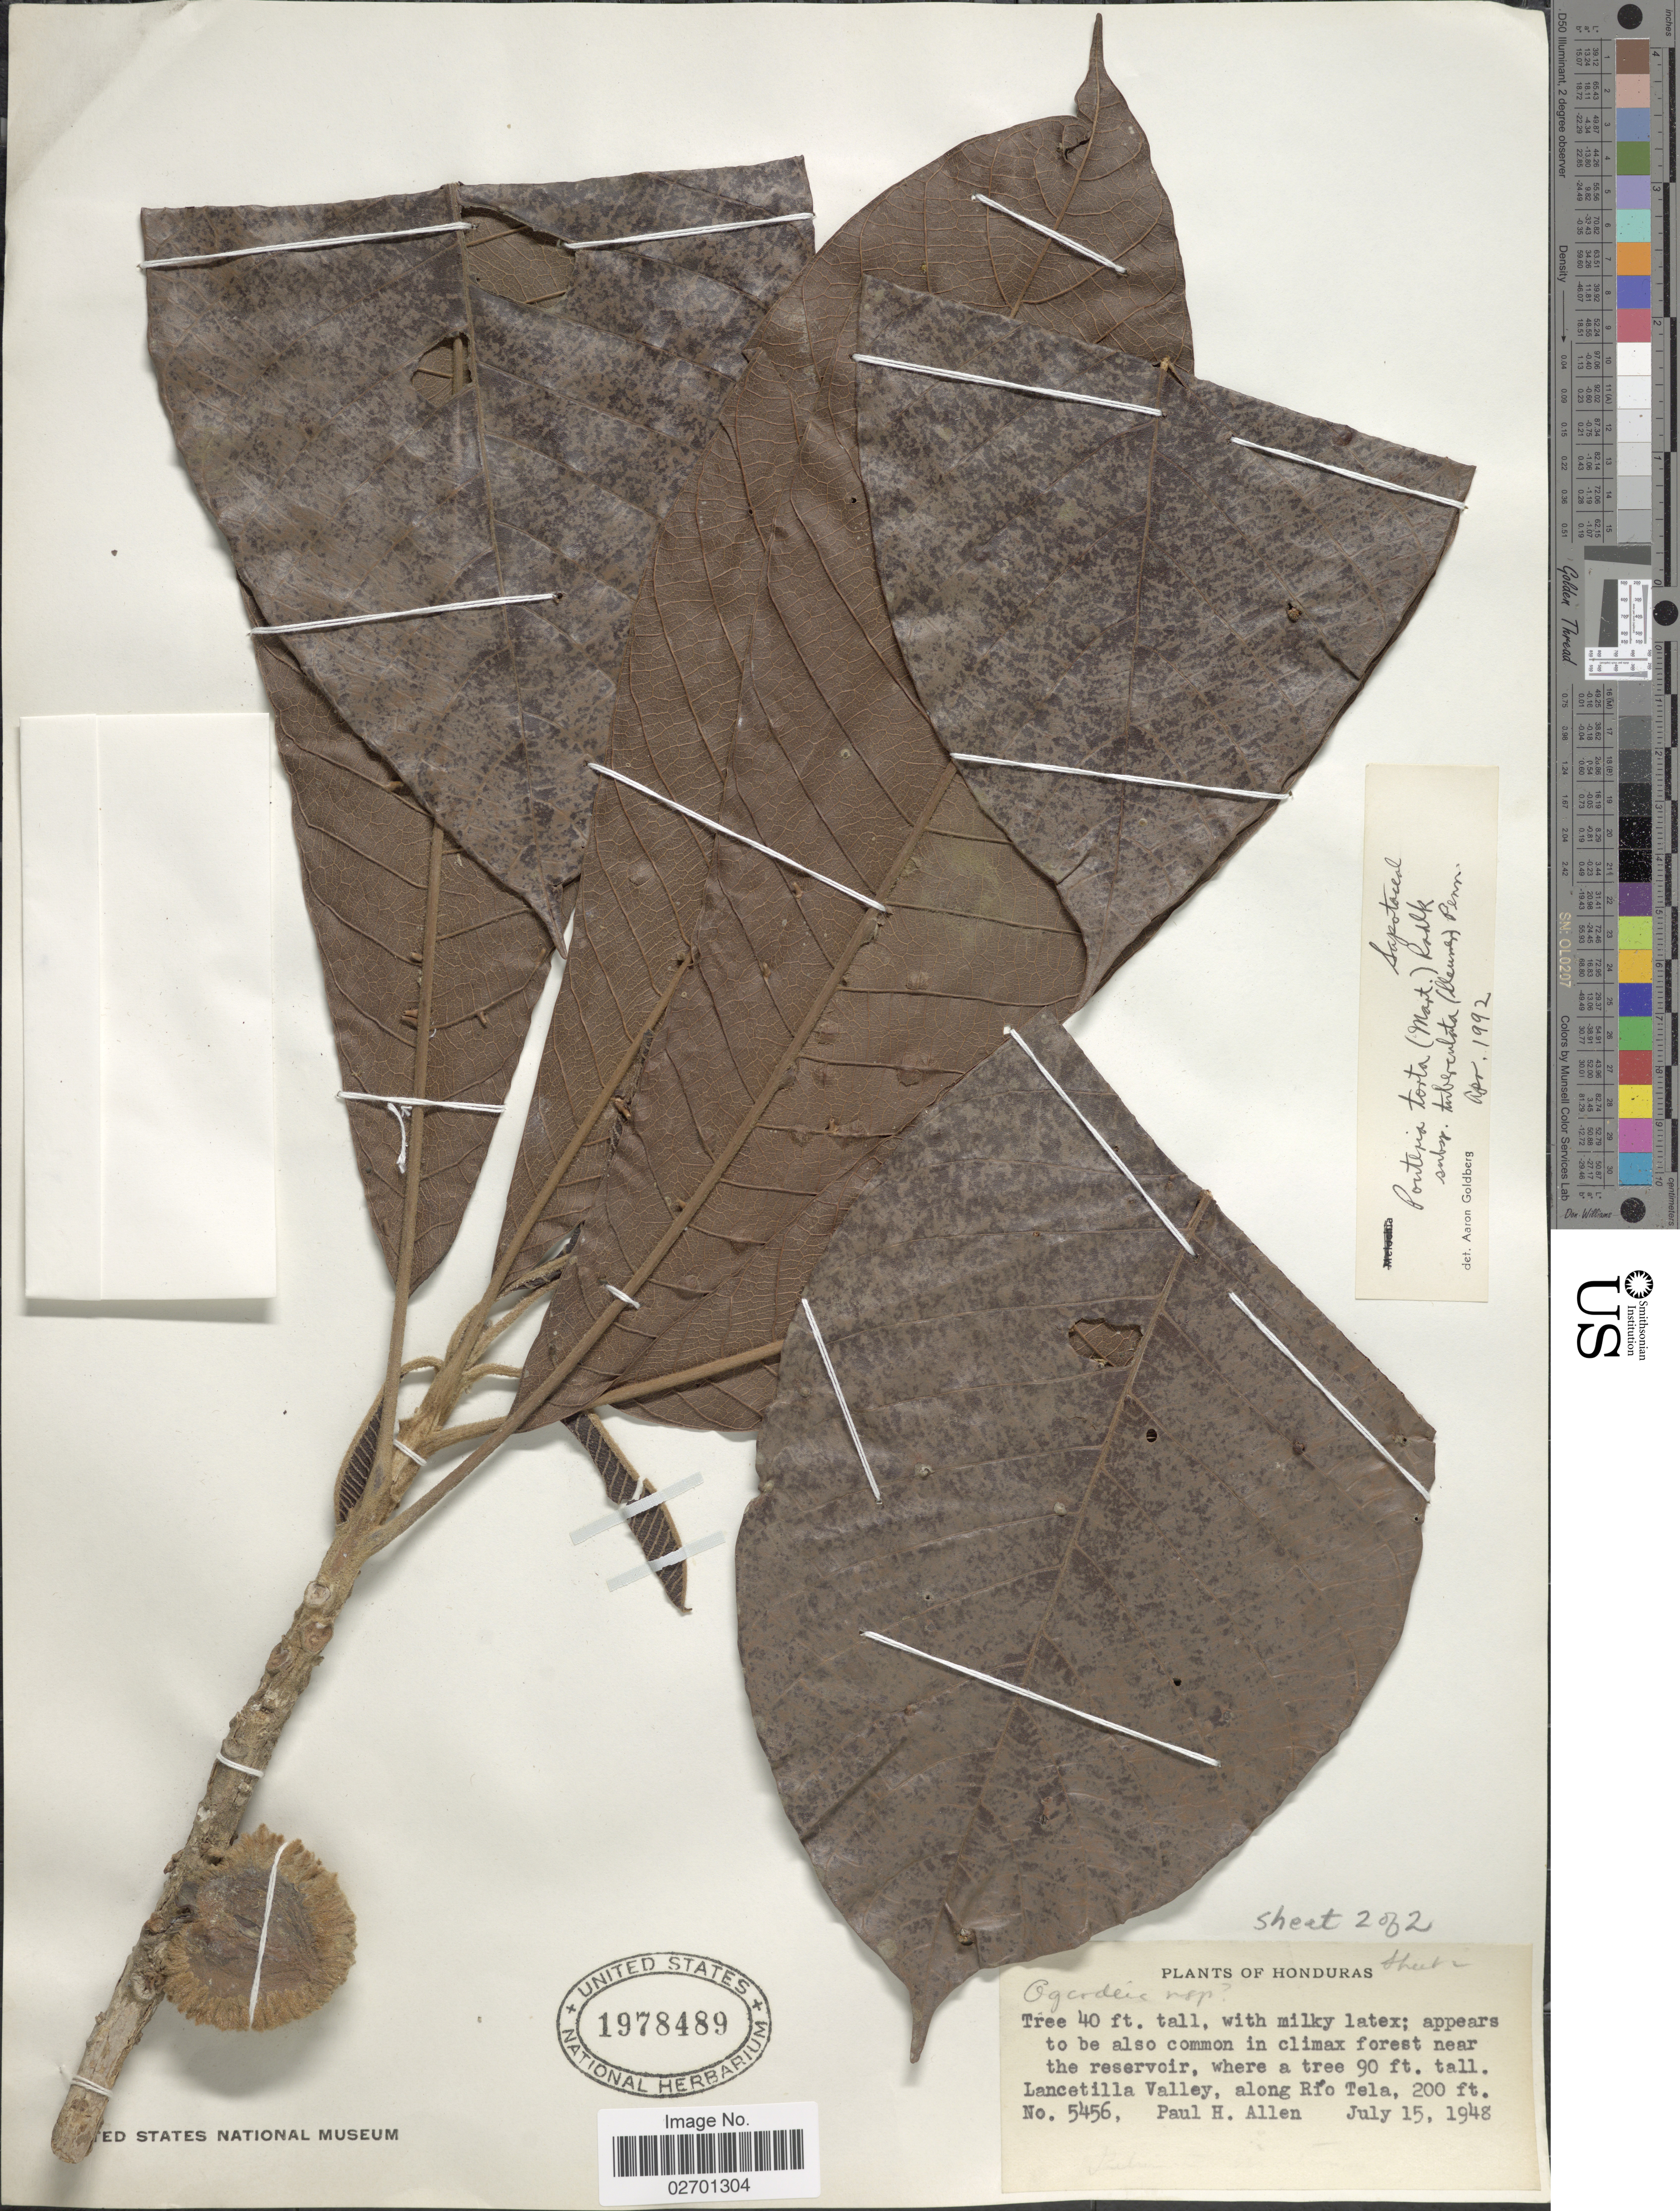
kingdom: Plantae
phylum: Tracheophyta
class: Magnoliopsida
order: Ericales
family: Sapotaceae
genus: Pouteria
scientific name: Pouteria torta subsp. gallifructa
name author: (Cronq.) T.D. Penn.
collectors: P. H. Allen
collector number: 5456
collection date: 1948-07-15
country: Honduras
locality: Near the reservoir, Lancetilla Valley, along Rio Tela.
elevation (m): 61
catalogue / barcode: US 1978489